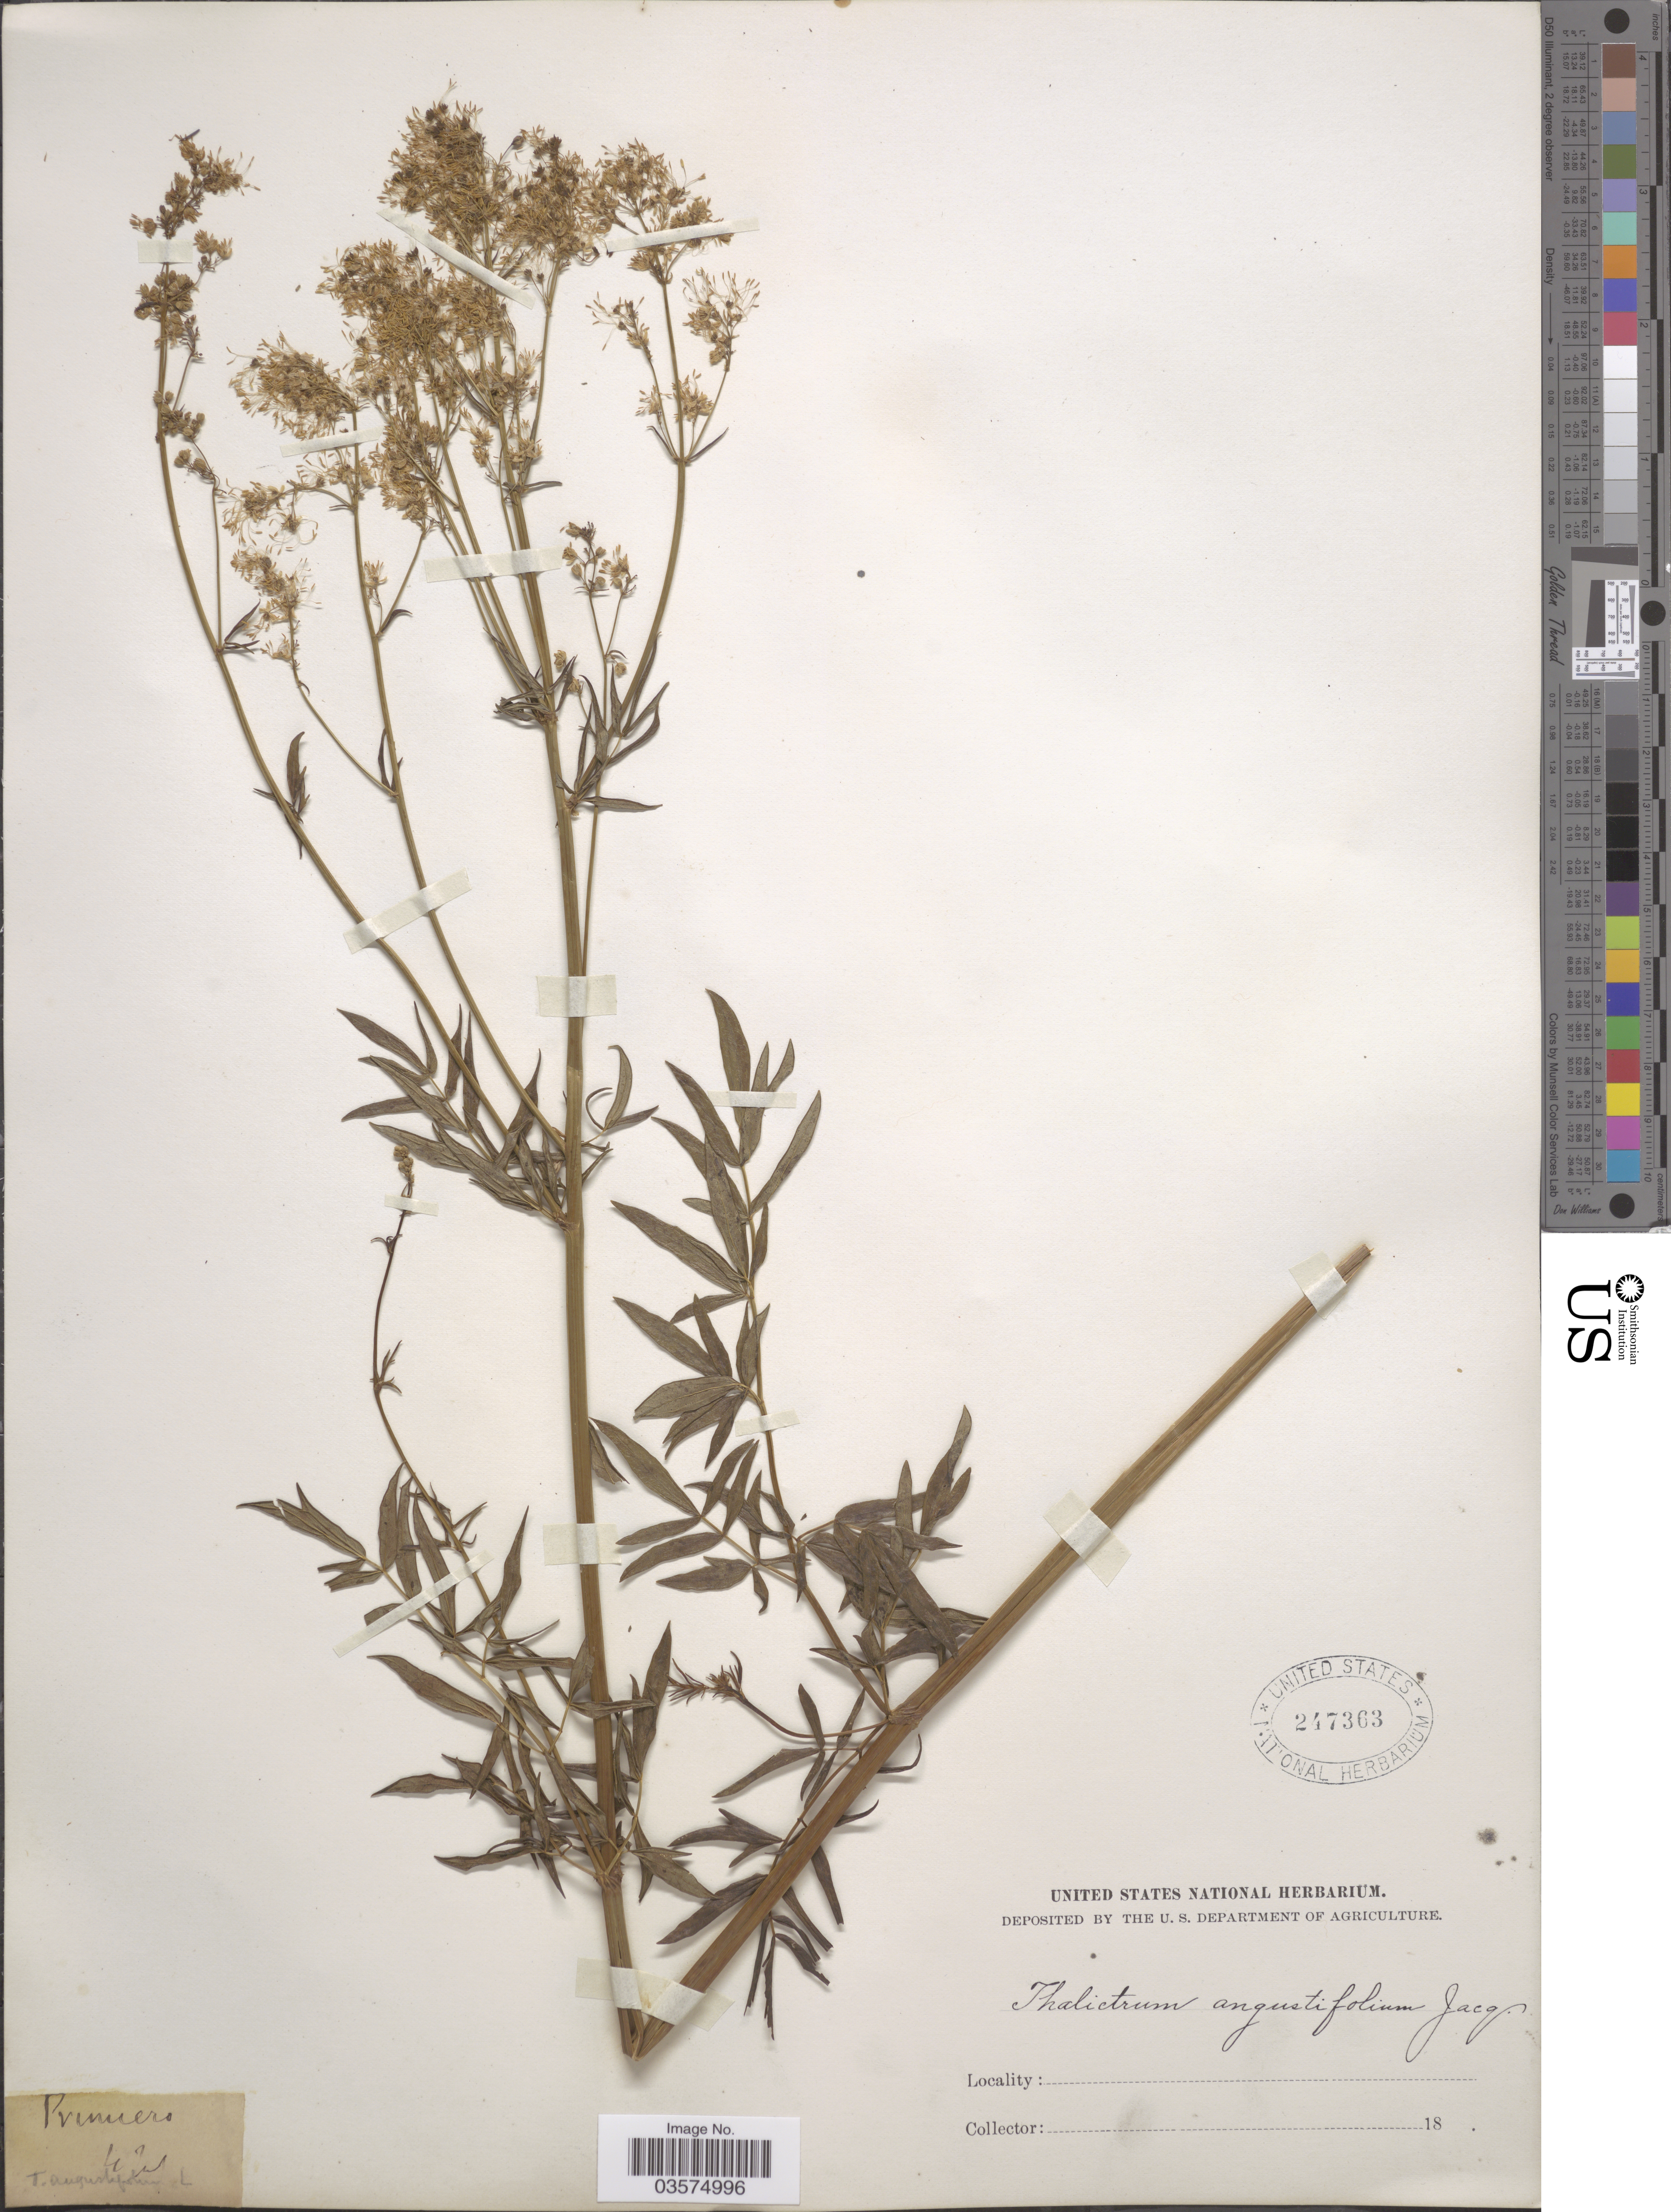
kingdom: Plantae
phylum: Tracheophyta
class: Magnoliopsida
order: Ranunculales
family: Ranunculaceae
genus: Thalictrum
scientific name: Thalictrum angustifolium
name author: L.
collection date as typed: Jul 18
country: Italy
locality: Primiero.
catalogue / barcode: US 247363